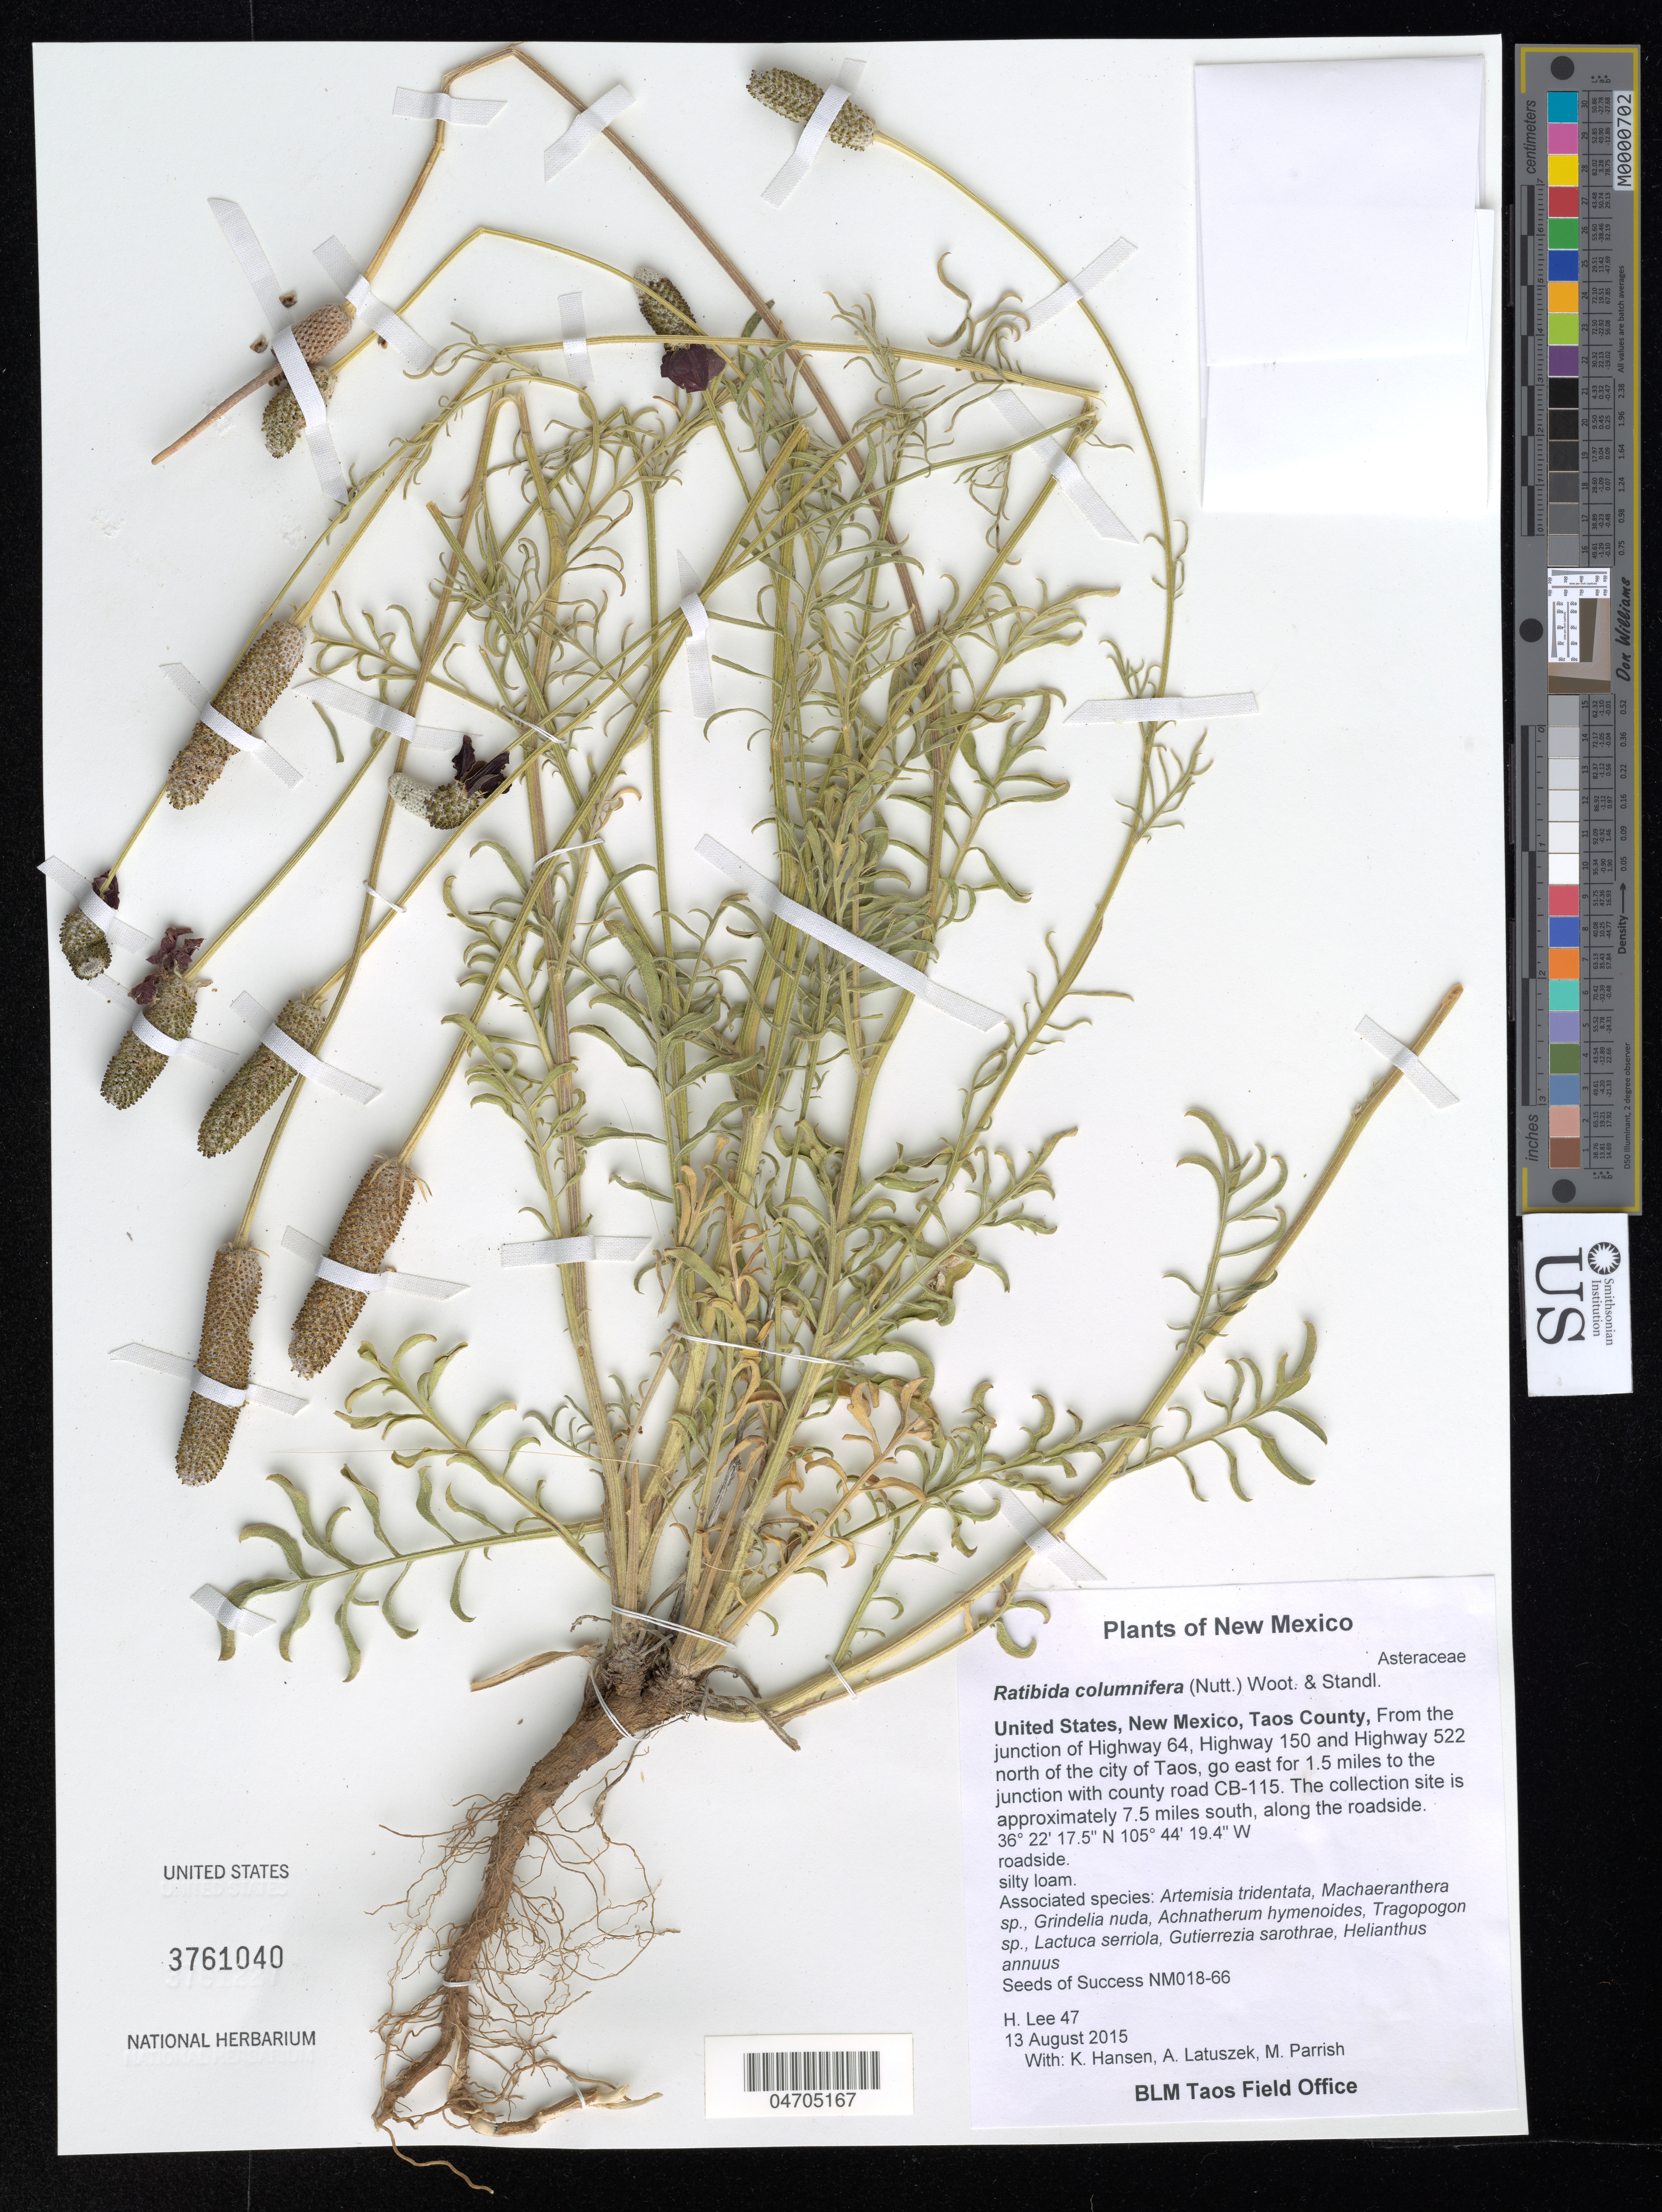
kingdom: Plantae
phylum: Tracheophyta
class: Magnoliopsida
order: Asterales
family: Asteraceae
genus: Ratibida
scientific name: Ratibida columnifera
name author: (Nutt.) Wooton & Standl.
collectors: H. Lee, K. Hansen, A. Latuszek & M. Parrish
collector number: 47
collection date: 2015-08-13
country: United States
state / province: New Mexico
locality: Taos County, From the junction of Highway 64, Highway 150 and Highway 522 north of the city of Taos, go east for 1.5 miles to the junction with county road CB-115. The collection site is approximately 7.5 miles south, along the roadside.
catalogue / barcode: US 3761040